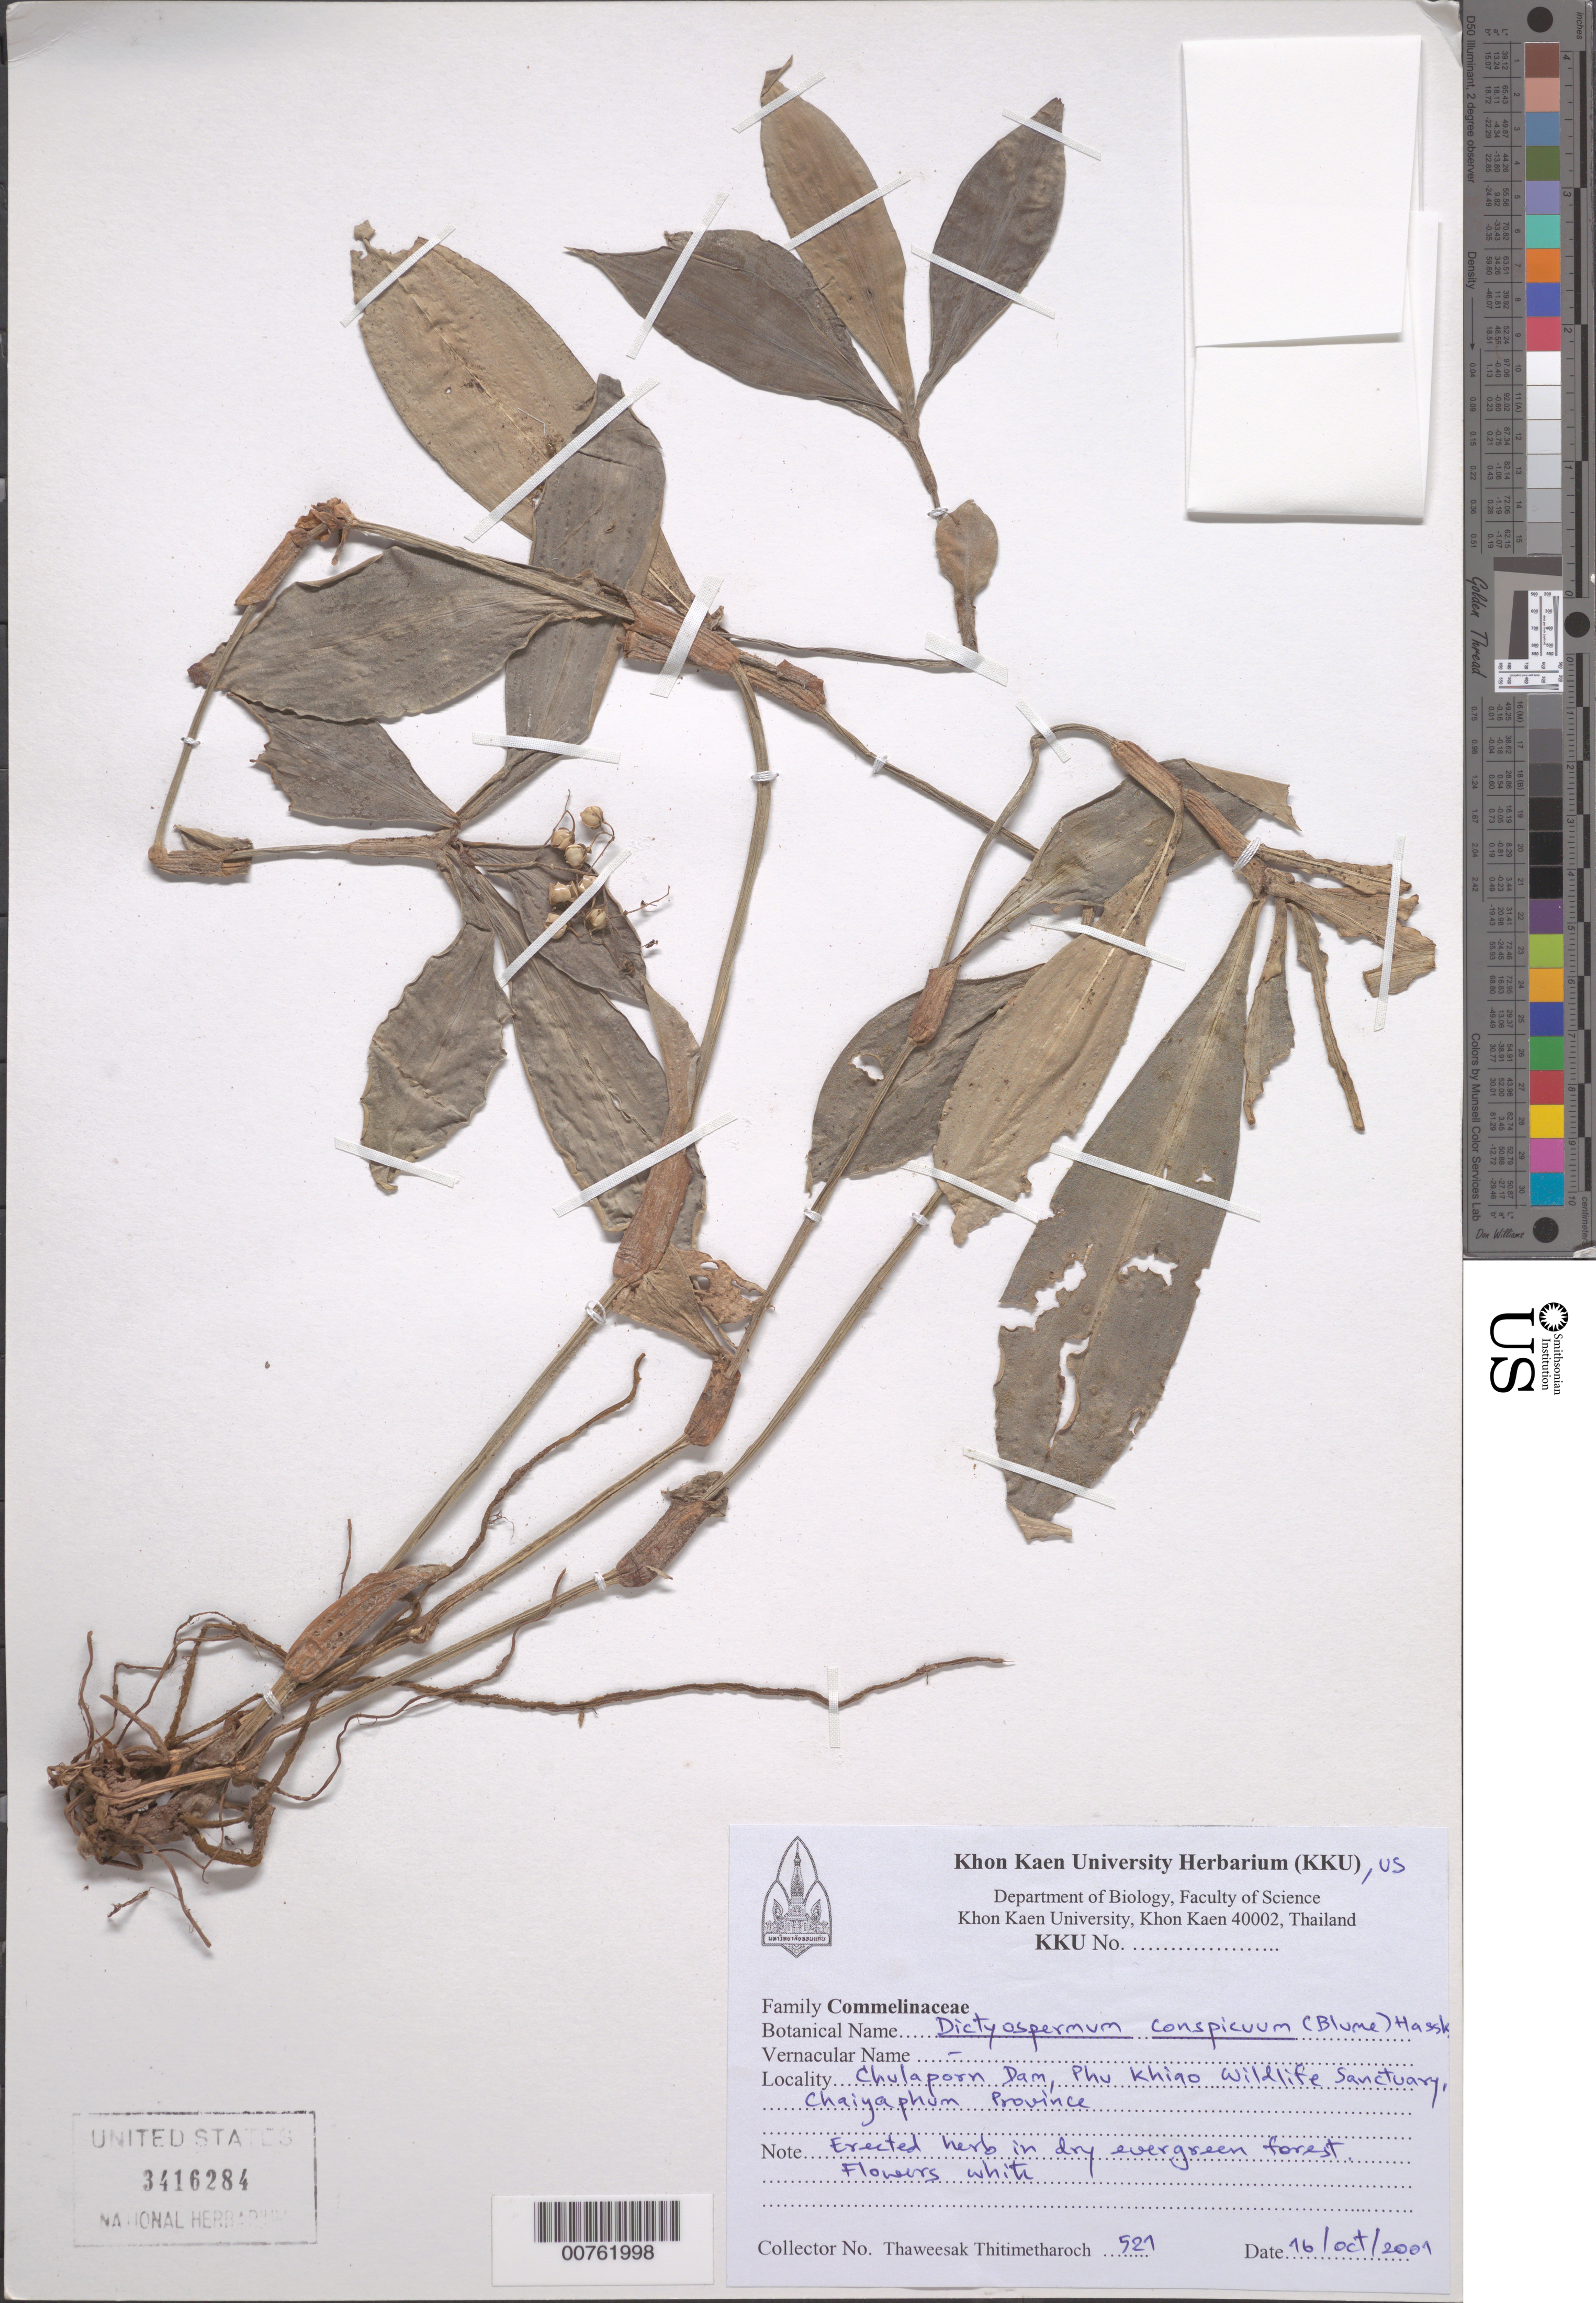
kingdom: Plantae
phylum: Tracheophyta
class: Liliopsida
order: Commelinales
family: Commelinaceae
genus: Dictyospermum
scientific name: Dictyospermum conspicuum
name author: (Blume) Hassk.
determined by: Faden, Robert B., (US), Smithsonian Institution - National Museum of Natural History (UNITED STATES)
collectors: T. Thitimetharoch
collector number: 521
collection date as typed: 16 Oct 2001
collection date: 2001-10-16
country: Thailand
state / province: Chaiyaphum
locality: Chulaporn Dam, Phu Khiao Wildlife Sanctuary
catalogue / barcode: US 3416284